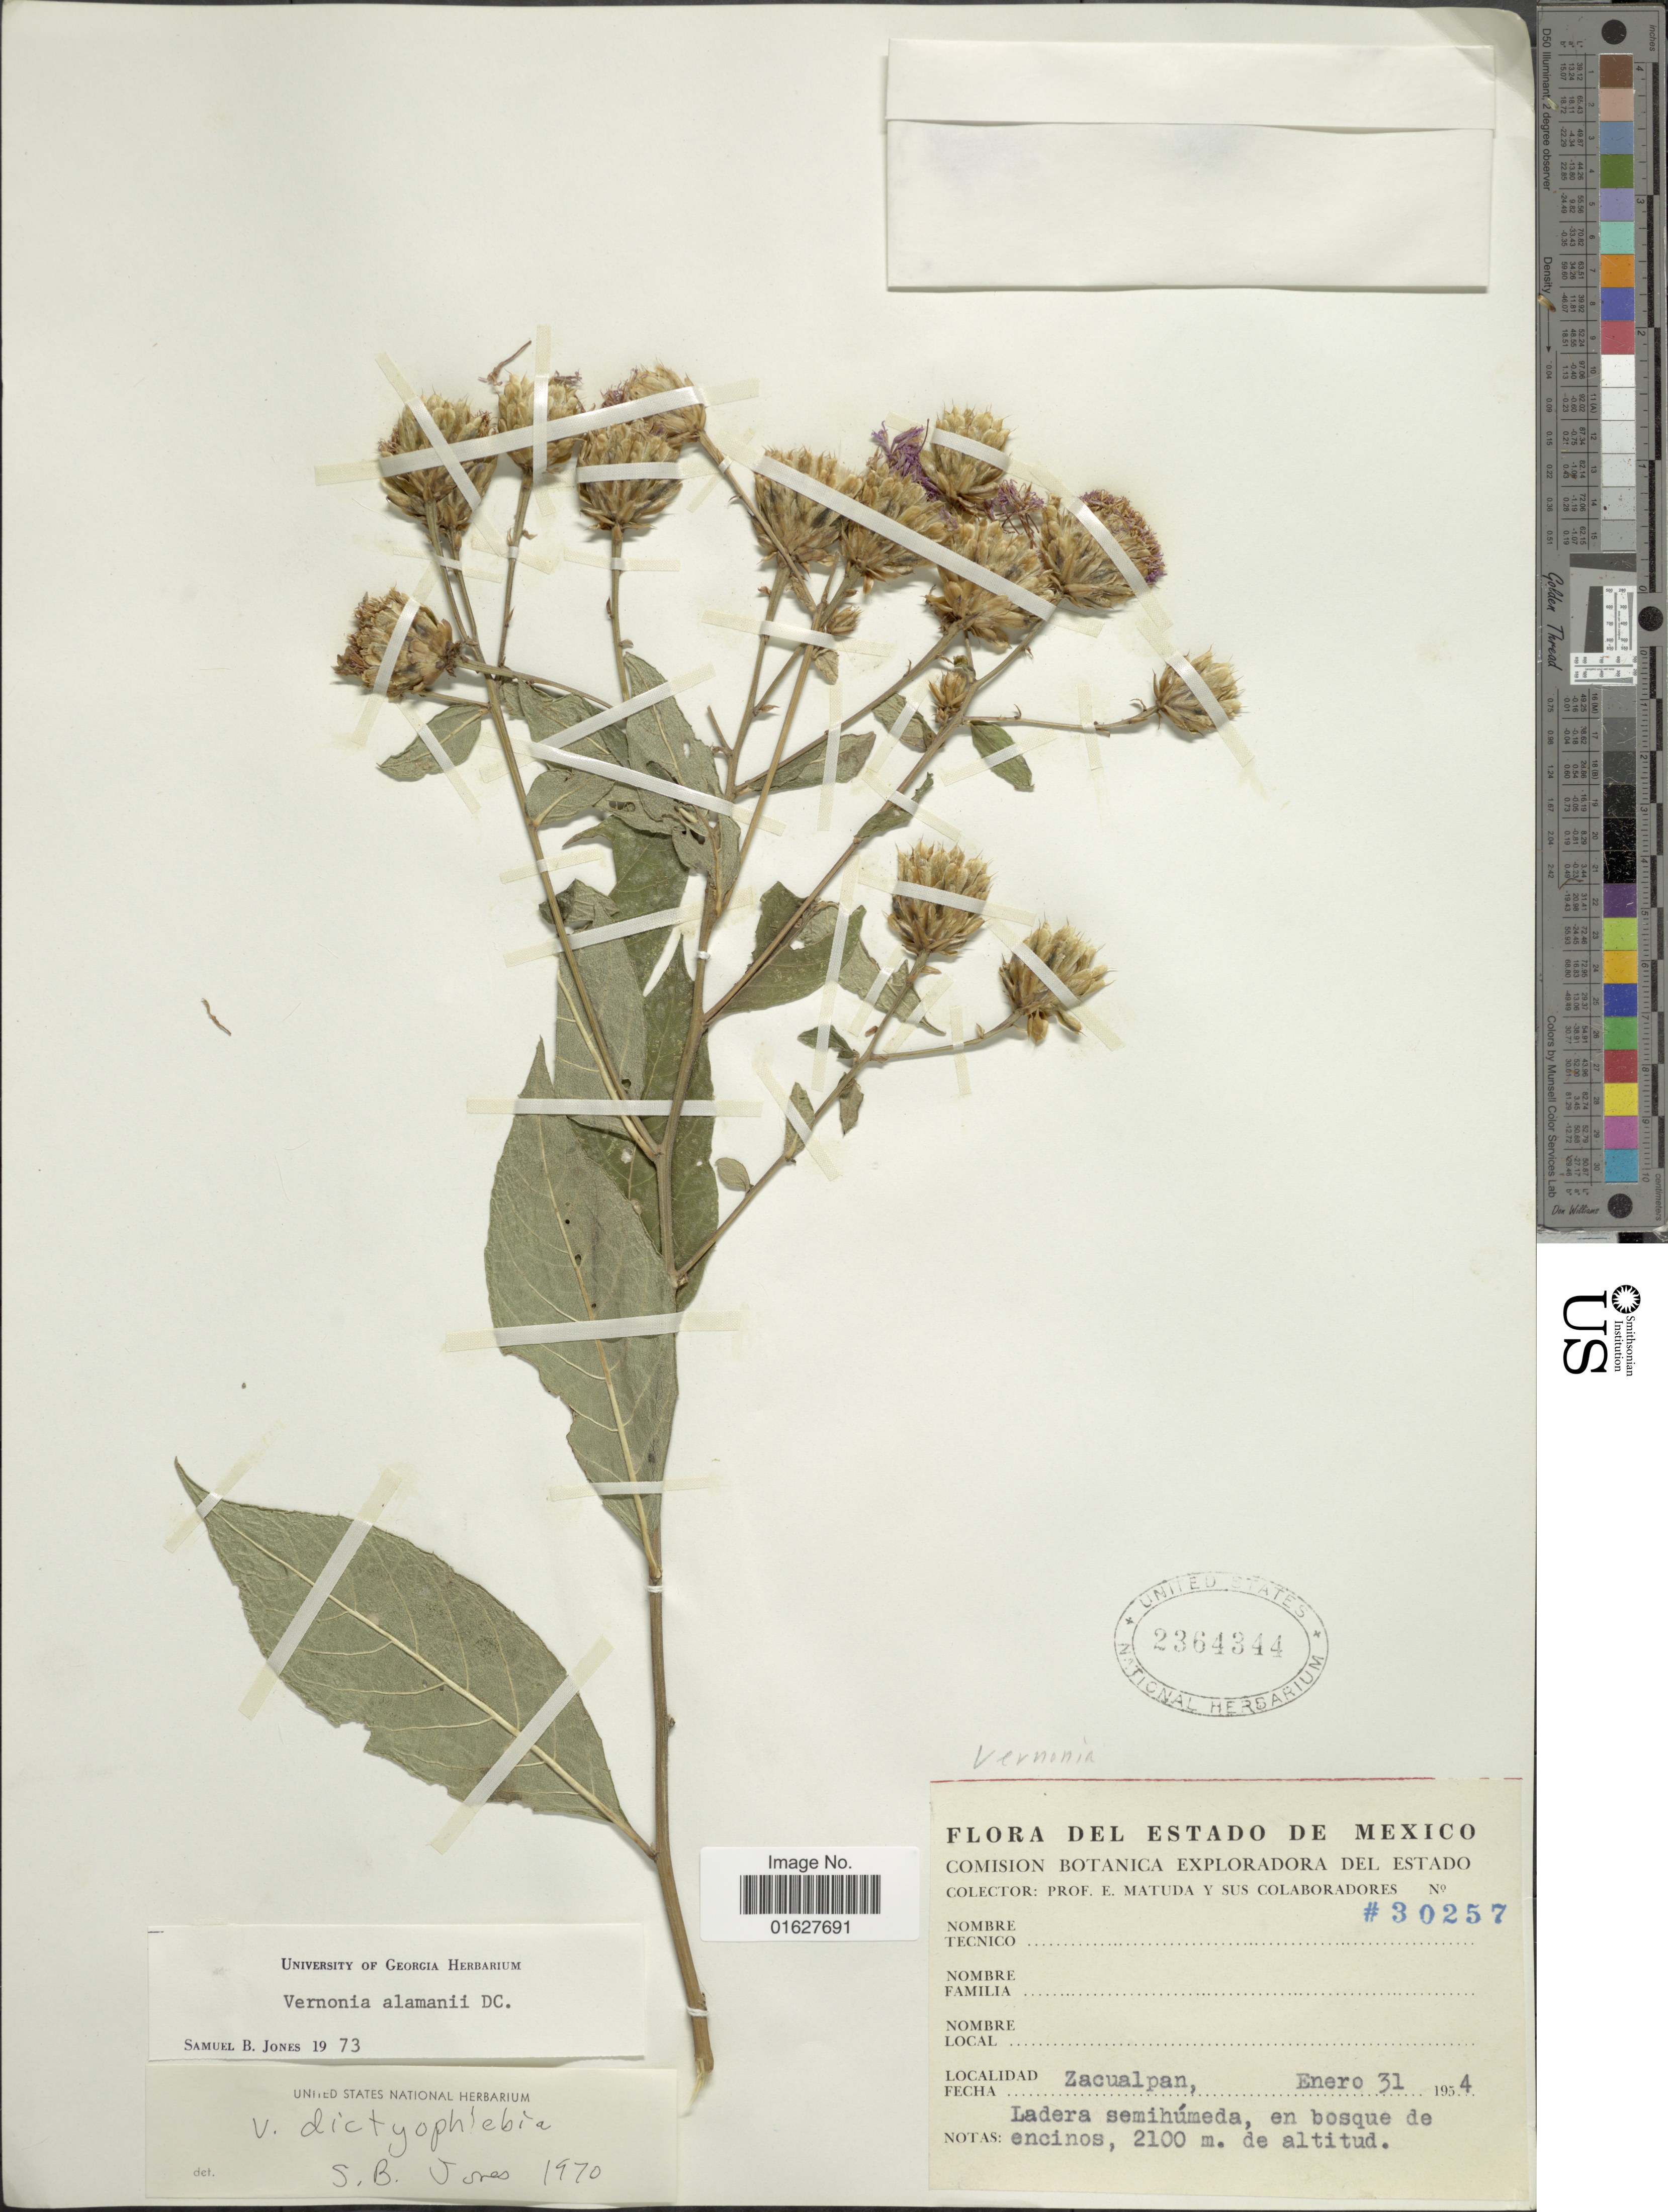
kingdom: Plantae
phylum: Tracheophyta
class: Magnoliopsida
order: Asterales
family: Asteraceae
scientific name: Vickianthus alamanii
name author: (DC.) H. Rob.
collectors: E. Matuda & et al.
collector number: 30257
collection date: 1954-01-31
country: Mexico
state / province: México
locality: Estado de México. Zacualpan, Ladera semihumeda, en bosque de encinos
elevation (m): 2100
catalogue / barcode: US 2364344